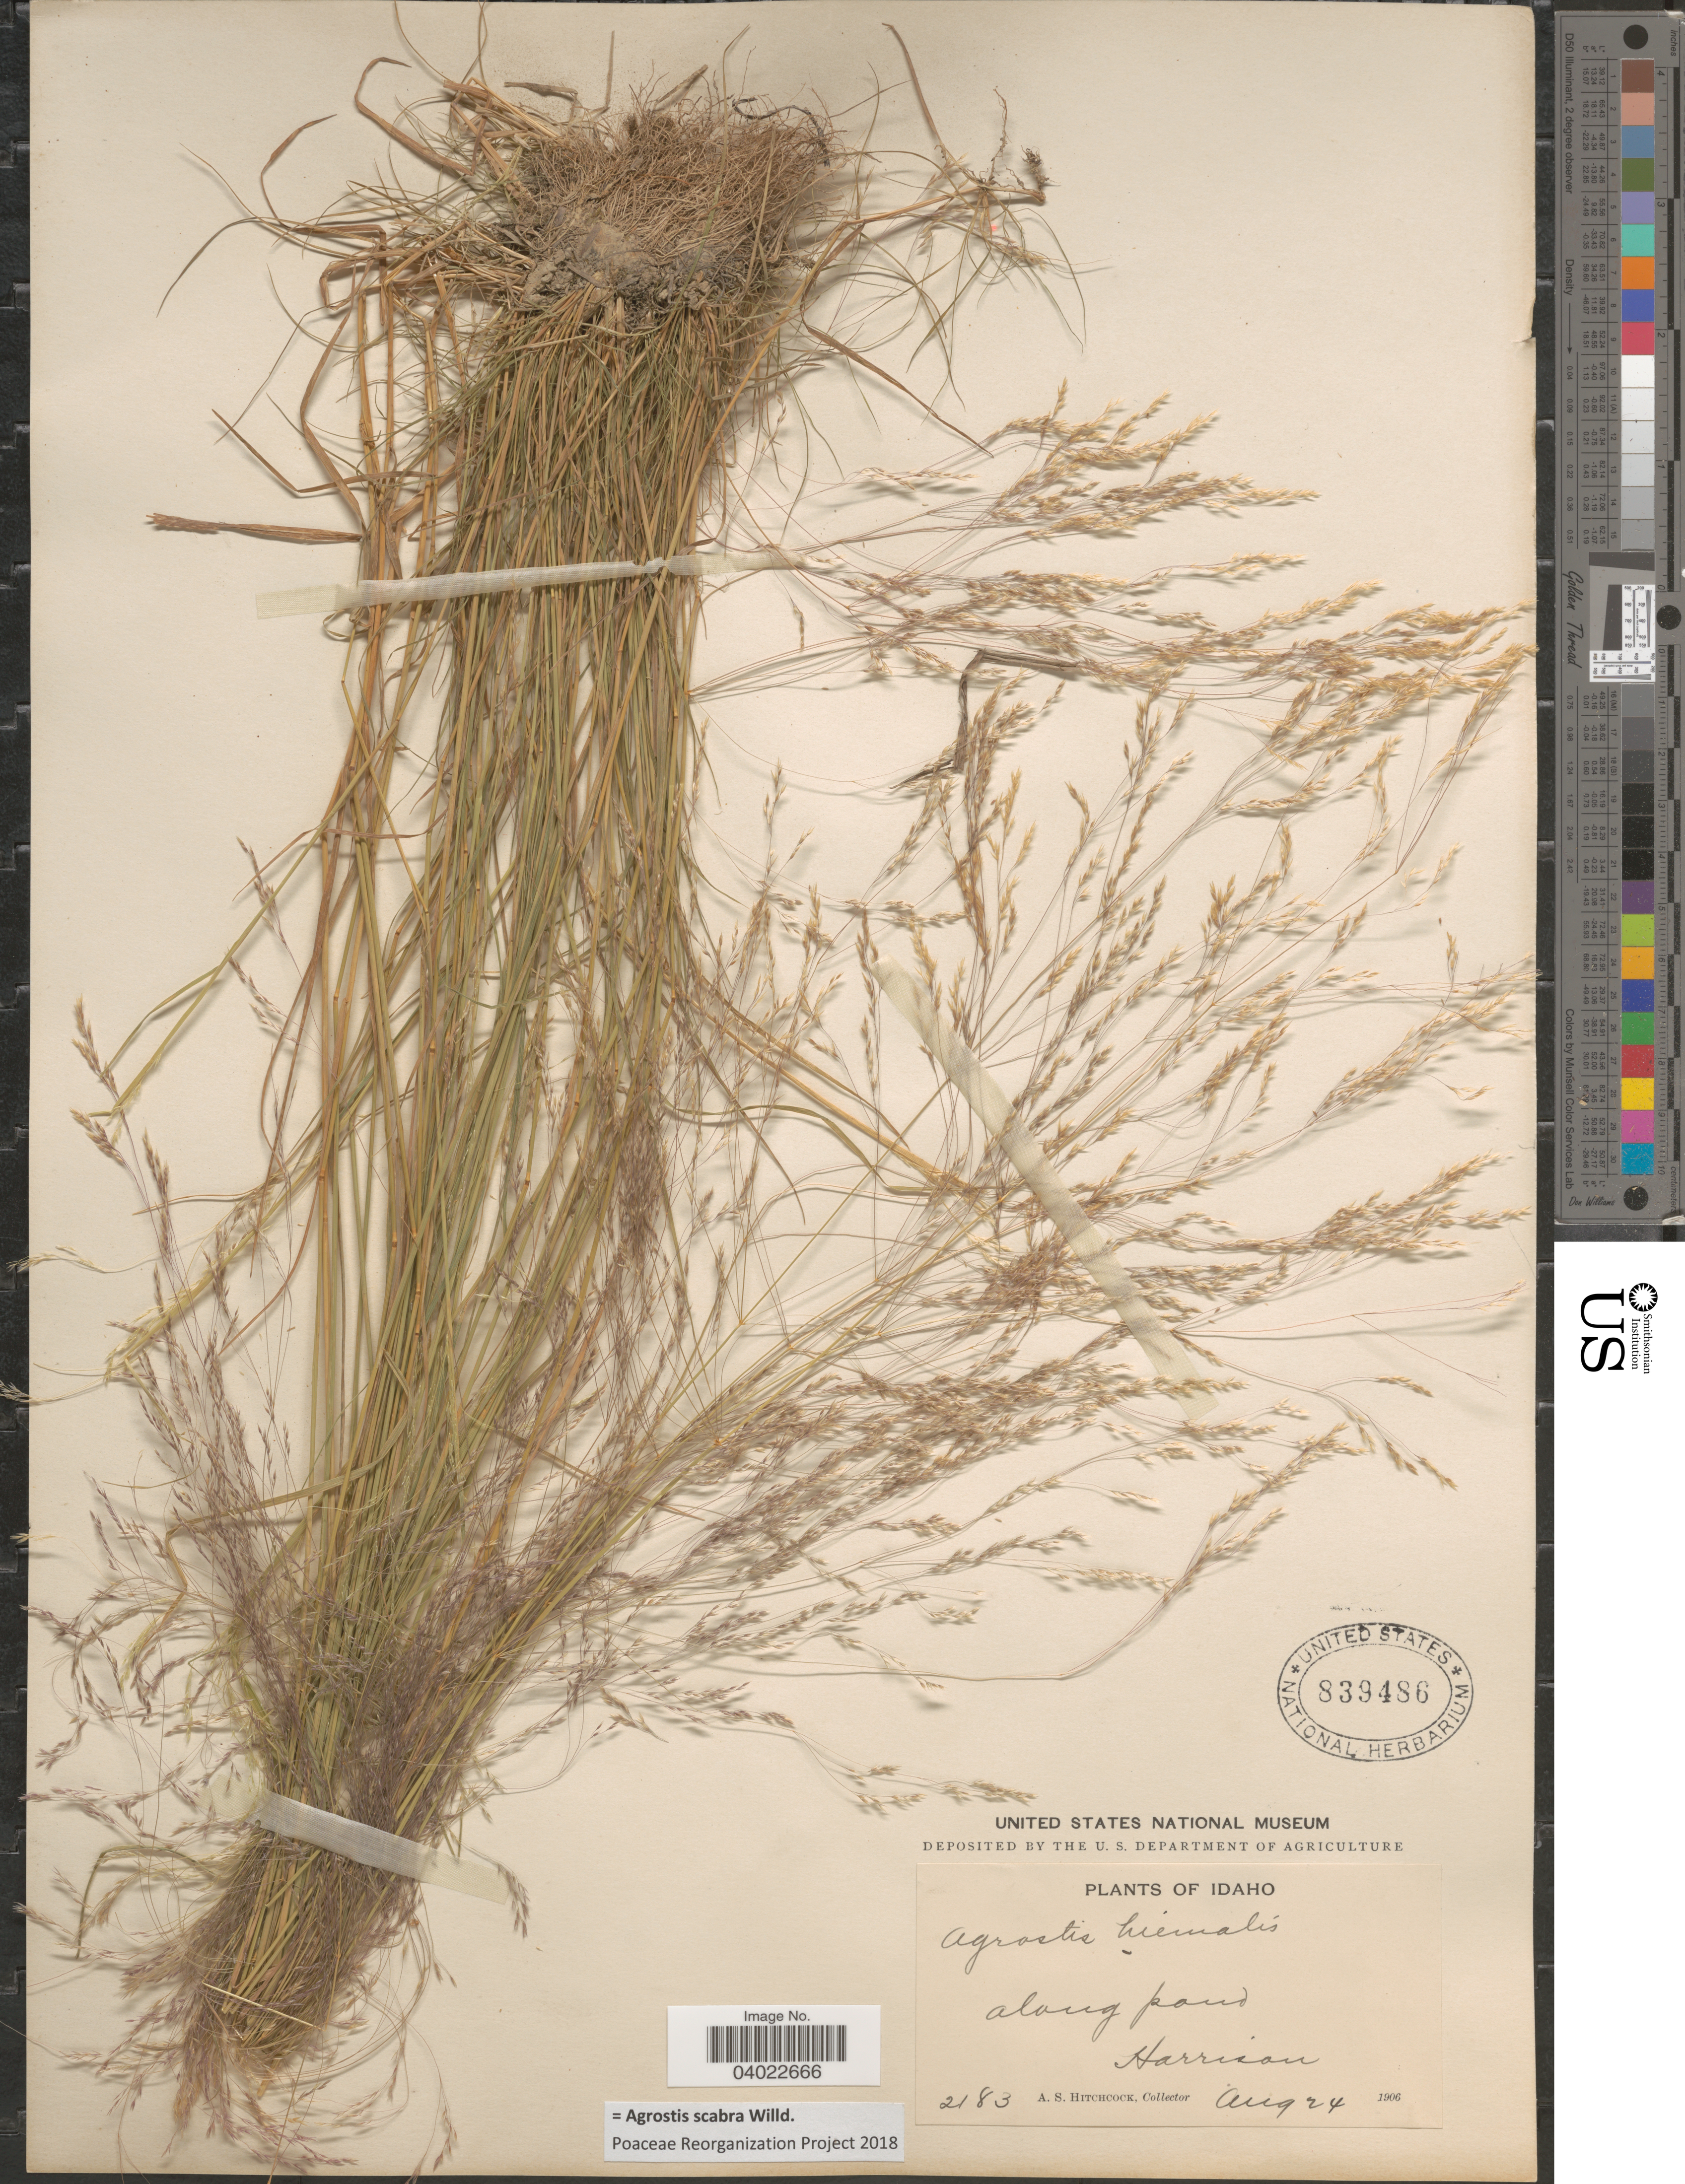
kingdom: Plantae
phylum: Tracheophyta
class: Liliopsida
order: Poales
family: Poaceae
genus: Agrostis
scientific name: Agrostis scabra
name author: Willd.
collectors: A. S. Hitchcock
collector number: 2183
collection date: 1906-08-24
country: United States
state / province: Idaho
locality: Along pond Harrison.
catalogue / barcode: US 839486